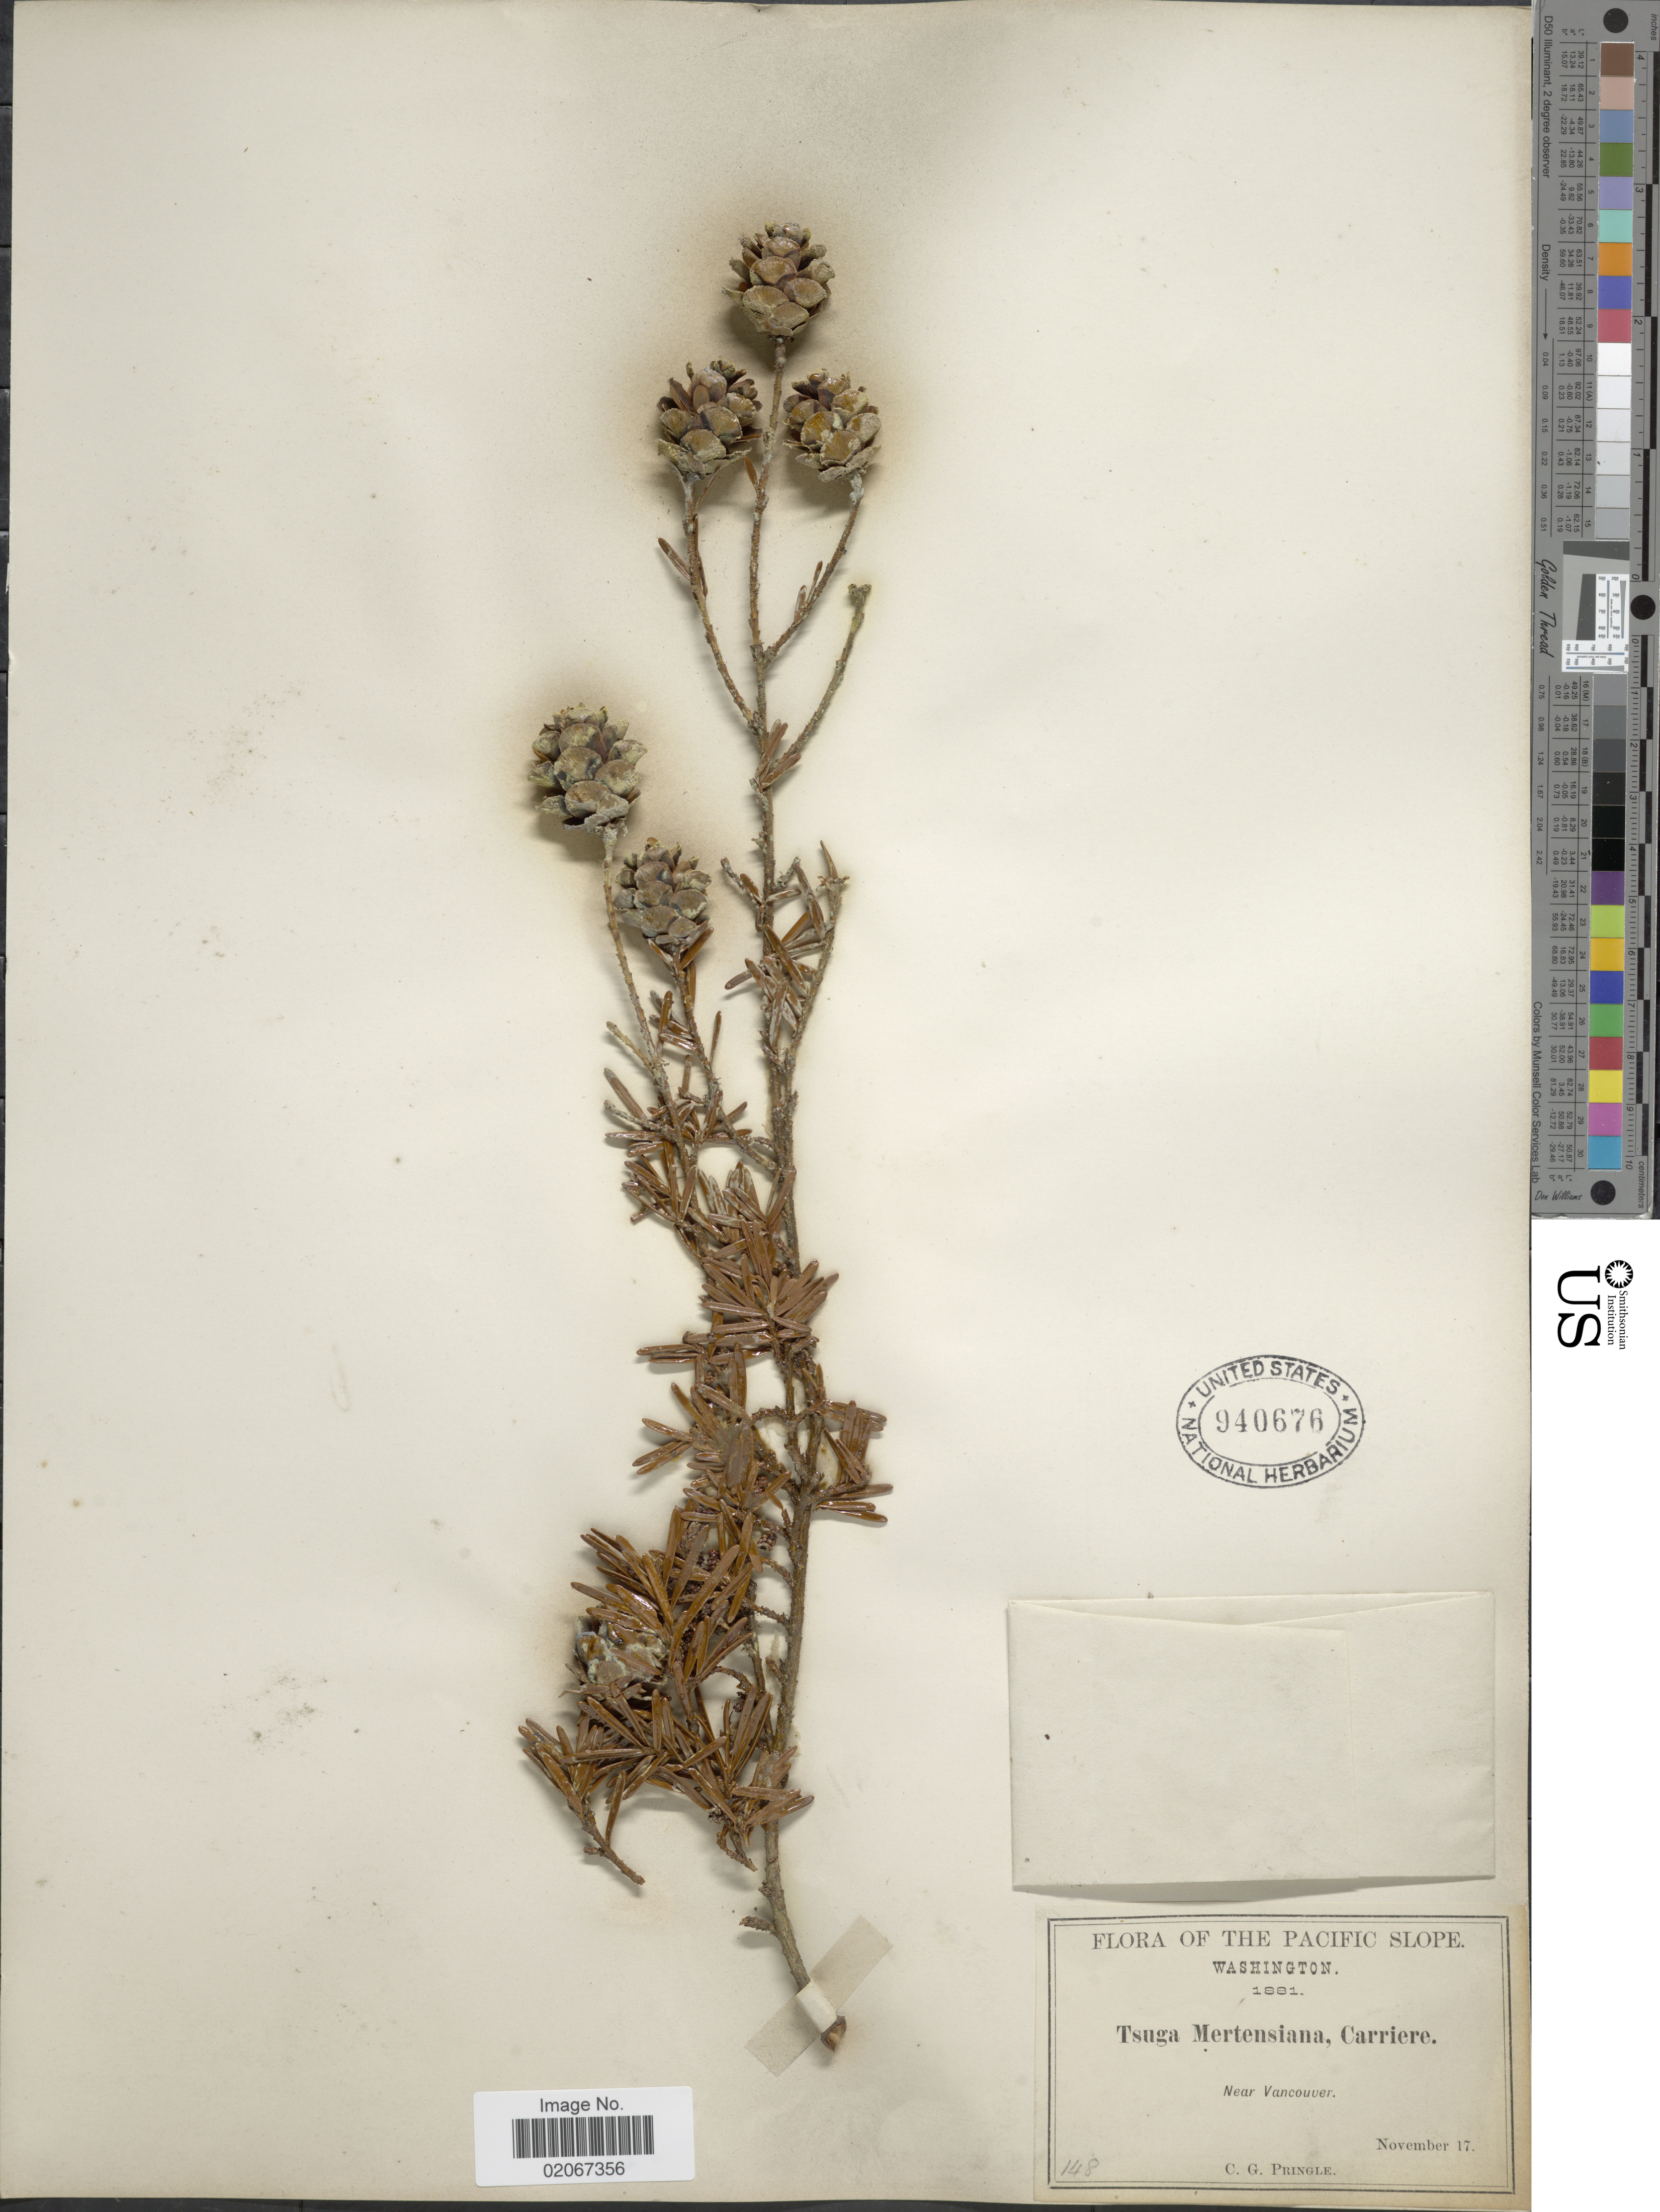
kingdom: Plantae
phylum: Tracheophyta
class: Pinopsida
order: Pinales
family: Pinaceae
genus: Tsuga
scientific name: Tsuga mertensiana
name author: (Bong.) Carrière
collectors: C. G. Pringle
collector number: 148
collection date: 1881-11-17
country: United States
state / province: Washington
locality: Pacific Slope. Near Vancouver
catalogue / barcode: US 940676